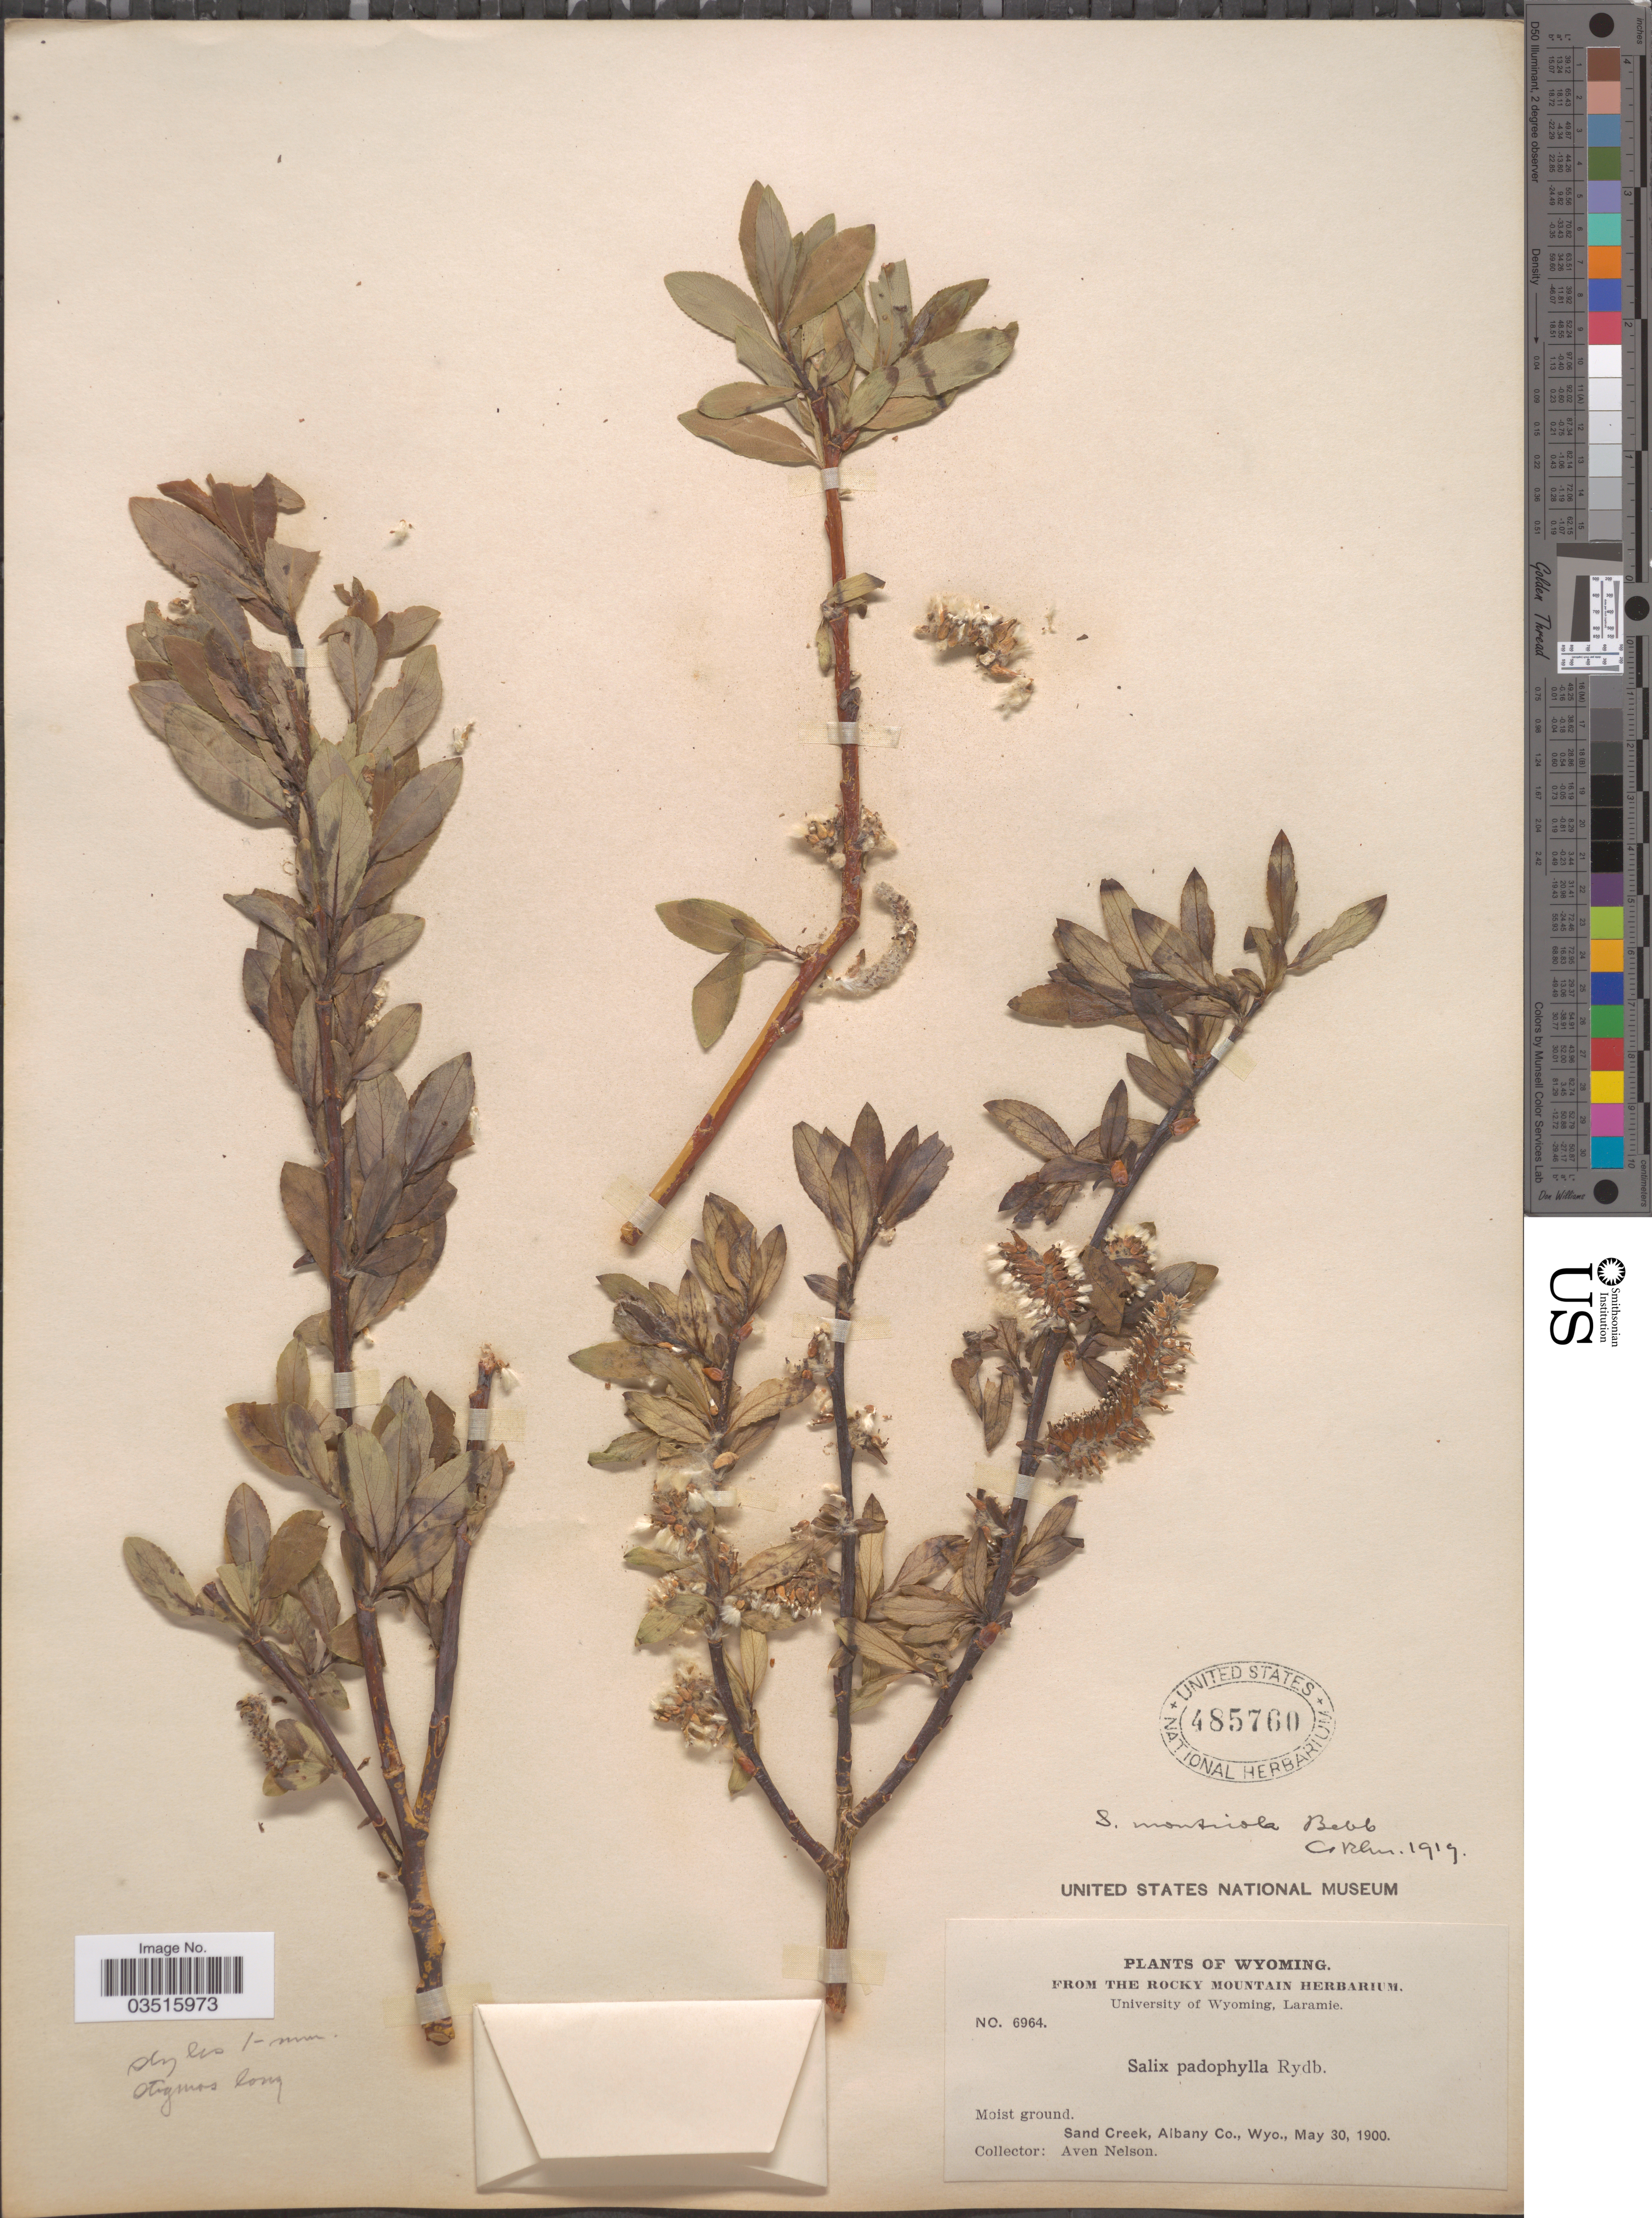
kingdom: Plantae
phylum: Tracheophyta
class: Magnoliopsida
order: Malpighiales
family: Salicaceae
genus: Salix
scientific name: Salix monticola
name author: Bebb.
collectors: A. Nelson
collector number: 6964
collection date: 1900-05-30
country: United States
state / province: Wyoming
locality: Sand Creek, Albany Co.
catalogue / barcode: US 485760